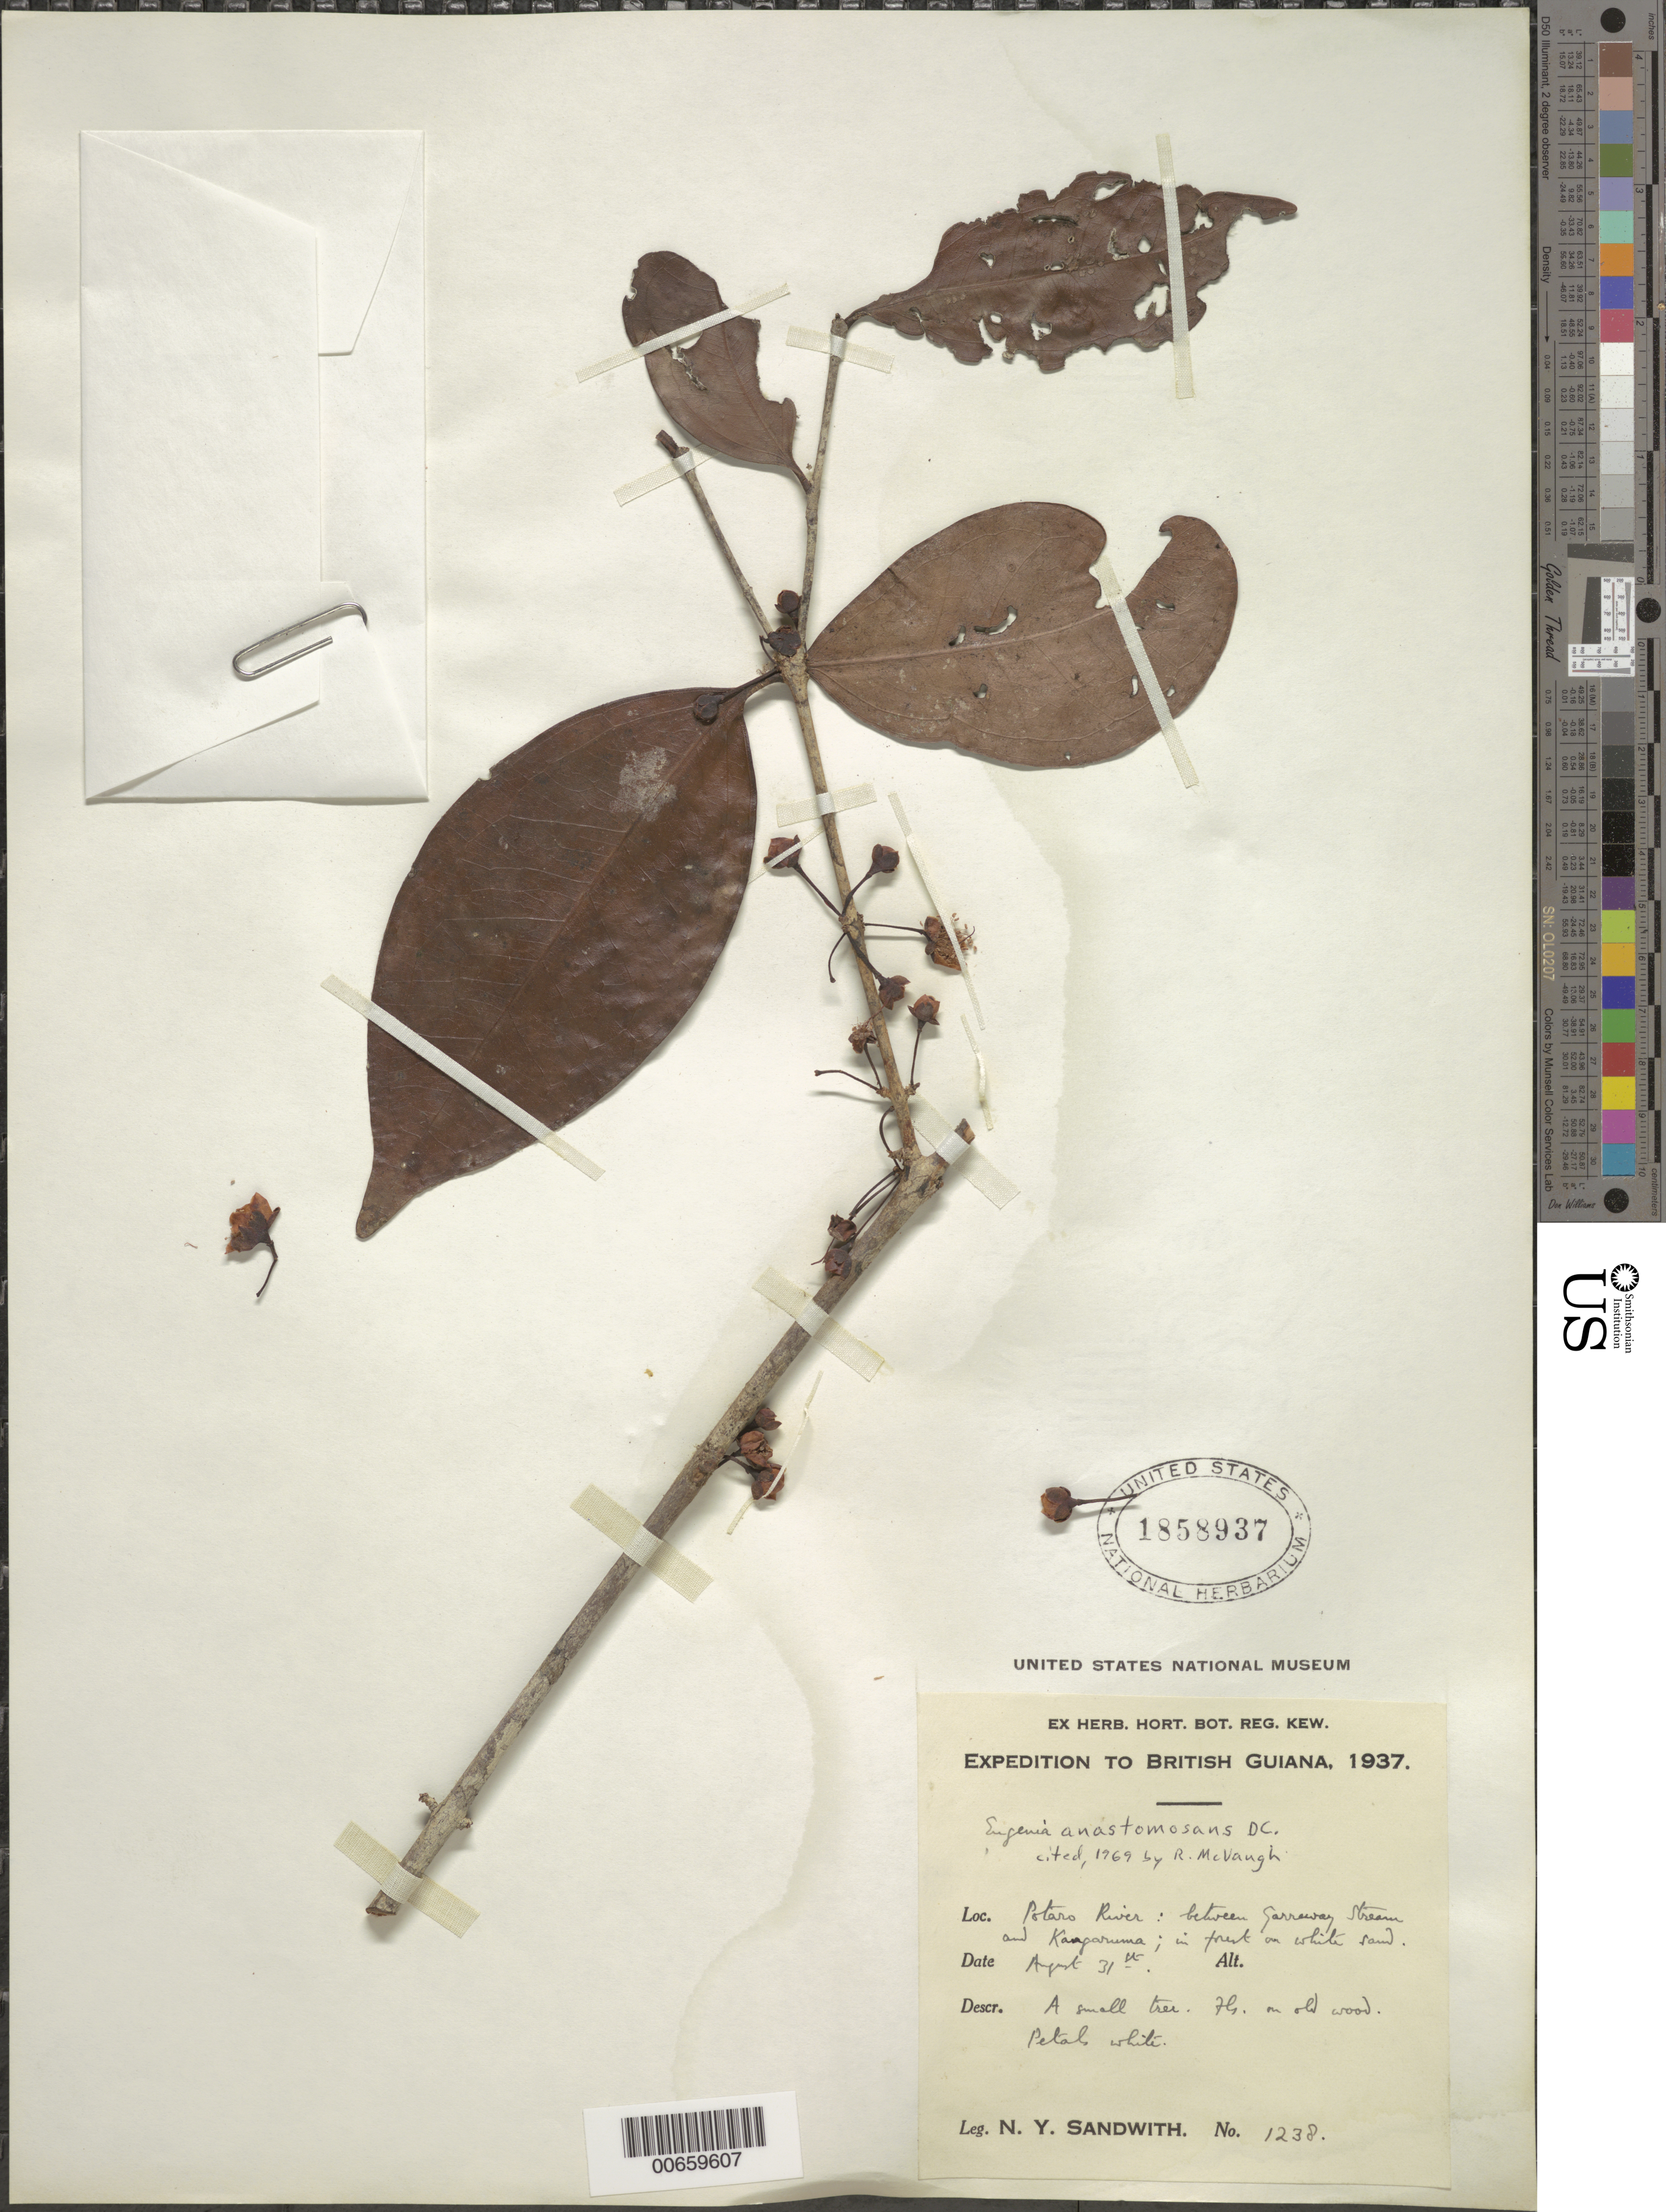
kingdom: Plantae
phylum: Tracheophyta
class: Magnoliopsida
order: Myrtales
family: Myrtaceae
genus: Eugenia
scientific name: Eugenia anastomosans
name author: DC.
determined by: McVaugh, R.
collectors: N. Y. Sandwith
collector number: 1238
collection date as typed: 31-Aug-37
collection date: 1937-08-31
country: Guyana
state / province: Potaro-Siparuni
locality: Potaro R., betw. Garroway Stream and Kangaruma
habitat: Forest on white sand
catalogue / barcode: US 1858937